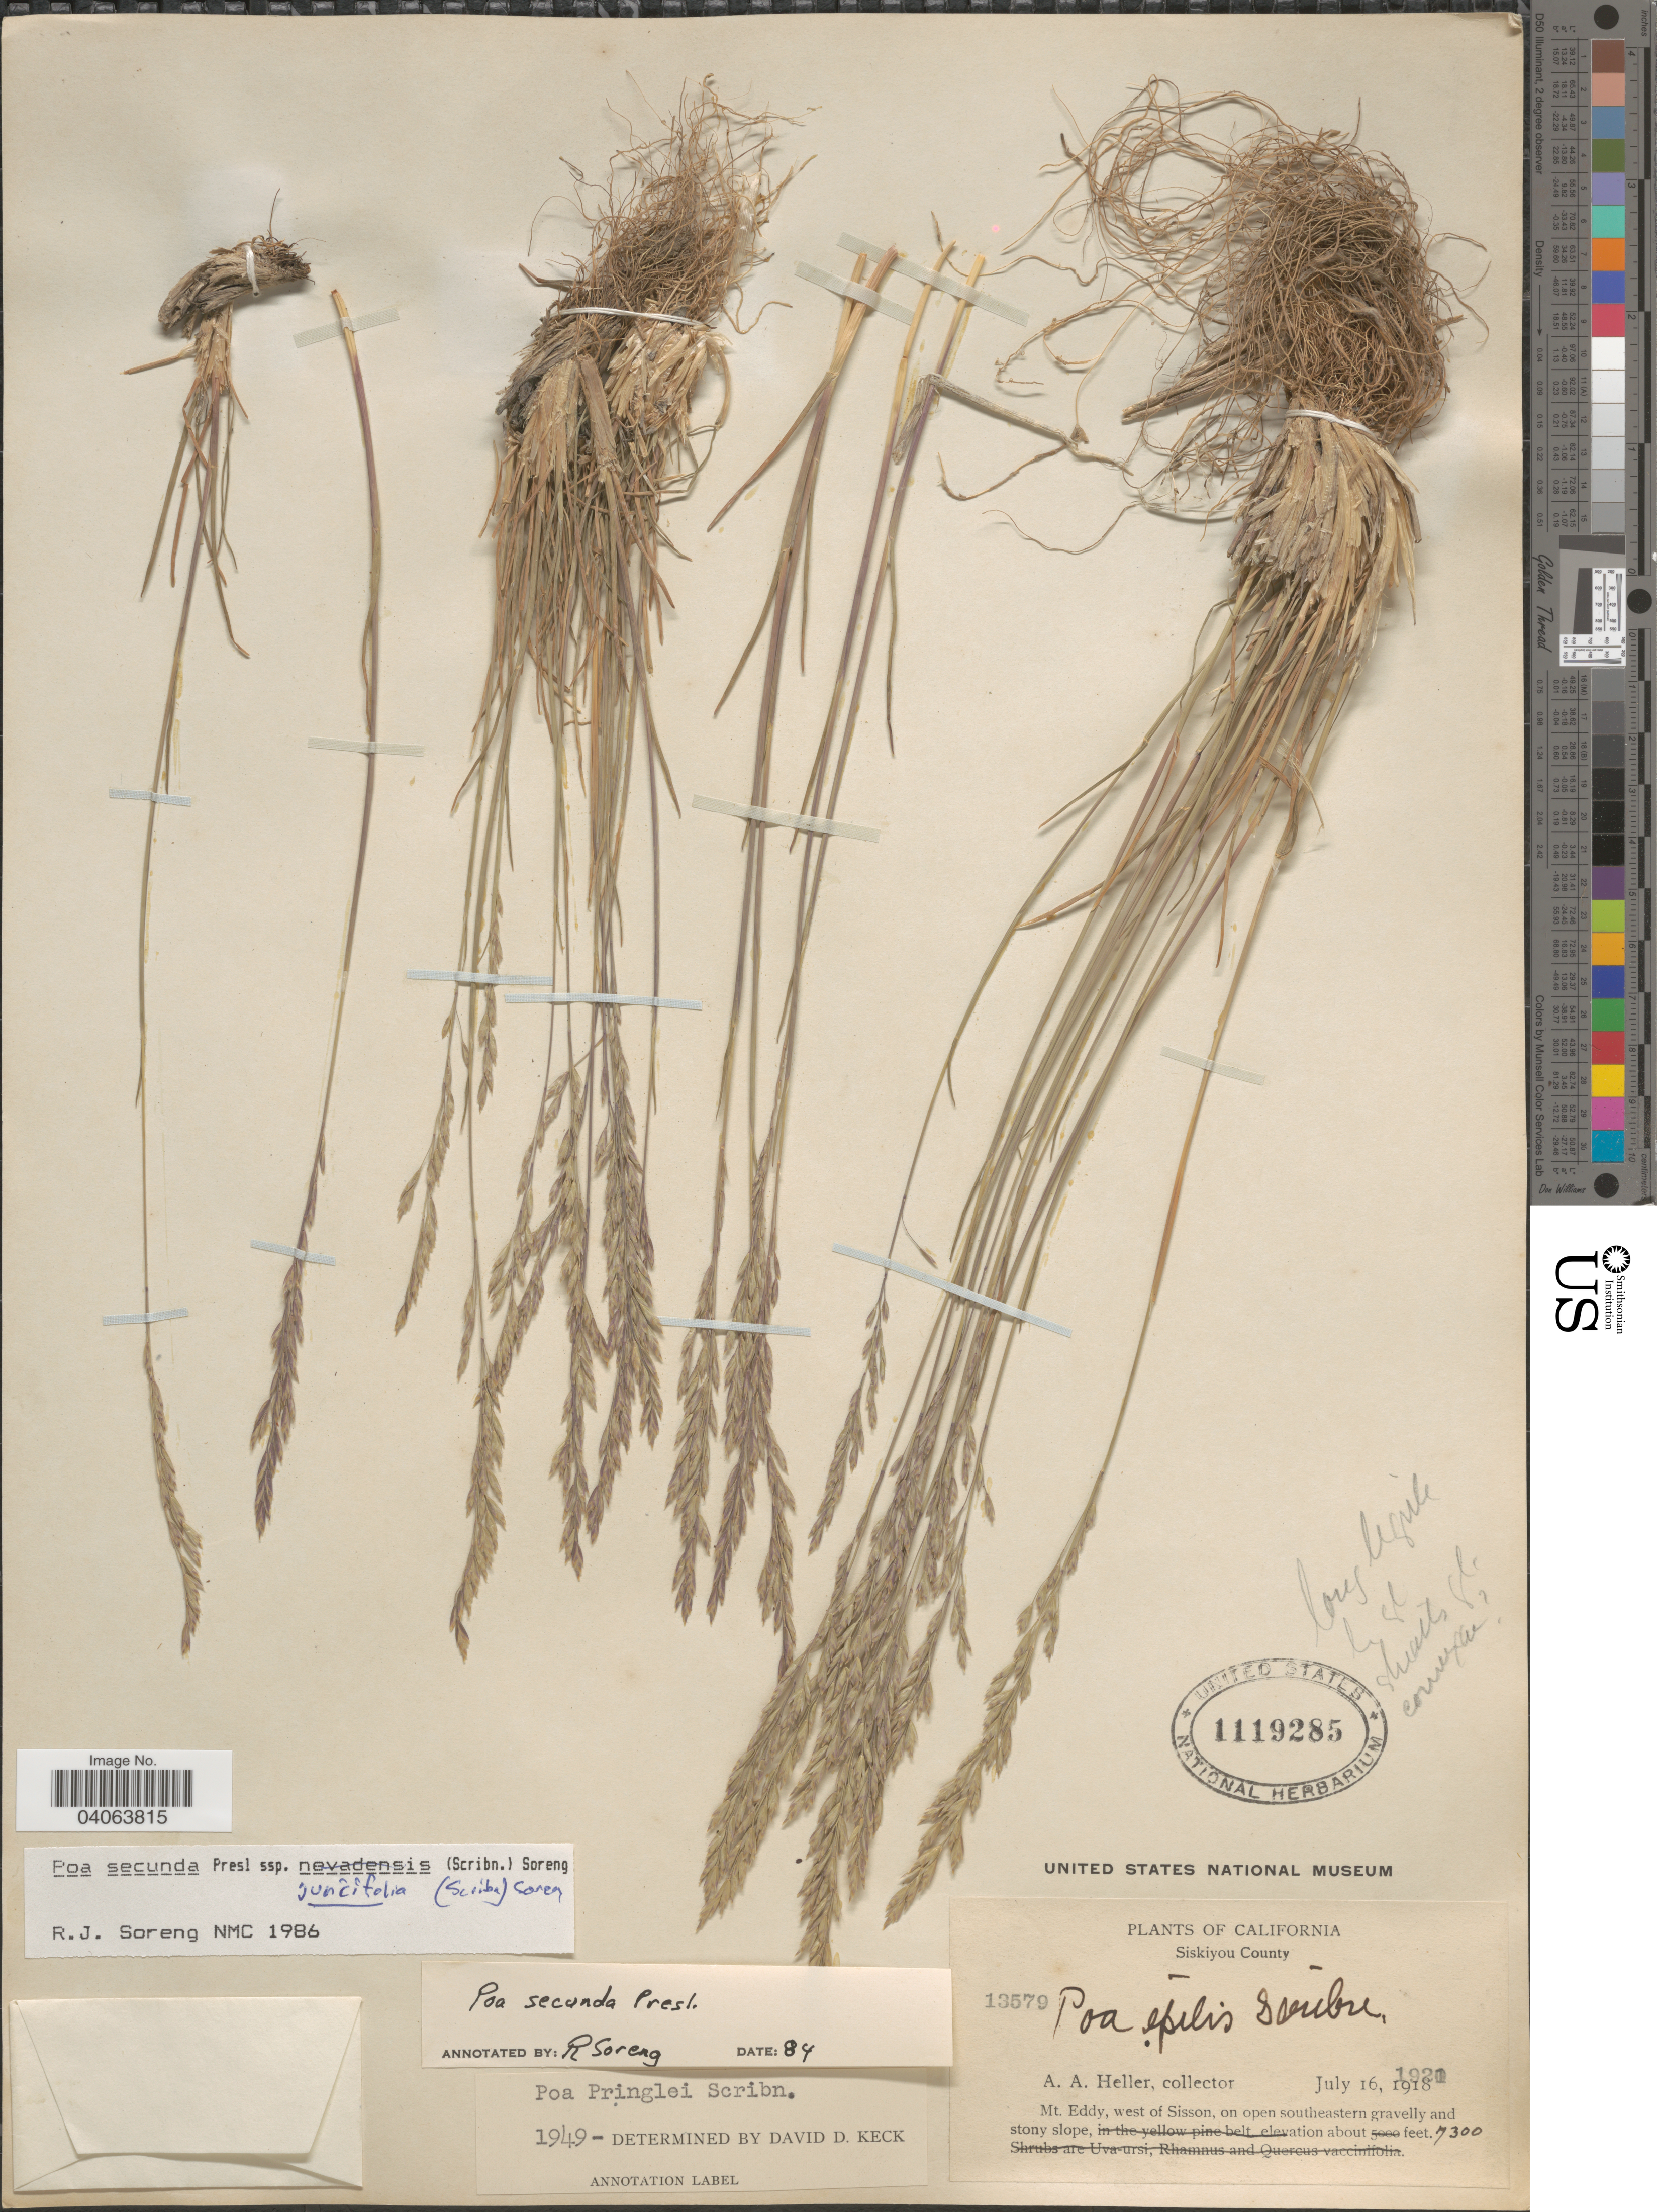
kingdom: Plantae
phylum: Tracheophyta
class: Liliopsida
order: Poales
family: Poaceae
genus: Poa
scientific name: Poa secunda subsp. juncifolia var. juncifolia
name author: (Scribn.) Soreng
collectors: A. A. Heller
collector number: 13579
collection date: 1921-07-16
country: United States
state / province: California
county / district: Siskiyou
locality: Siskiyou County. Mt. Eddy, west of Sisson, on open southeastern gravelly and stony slope.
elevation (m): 2225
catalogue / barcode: US 1119285